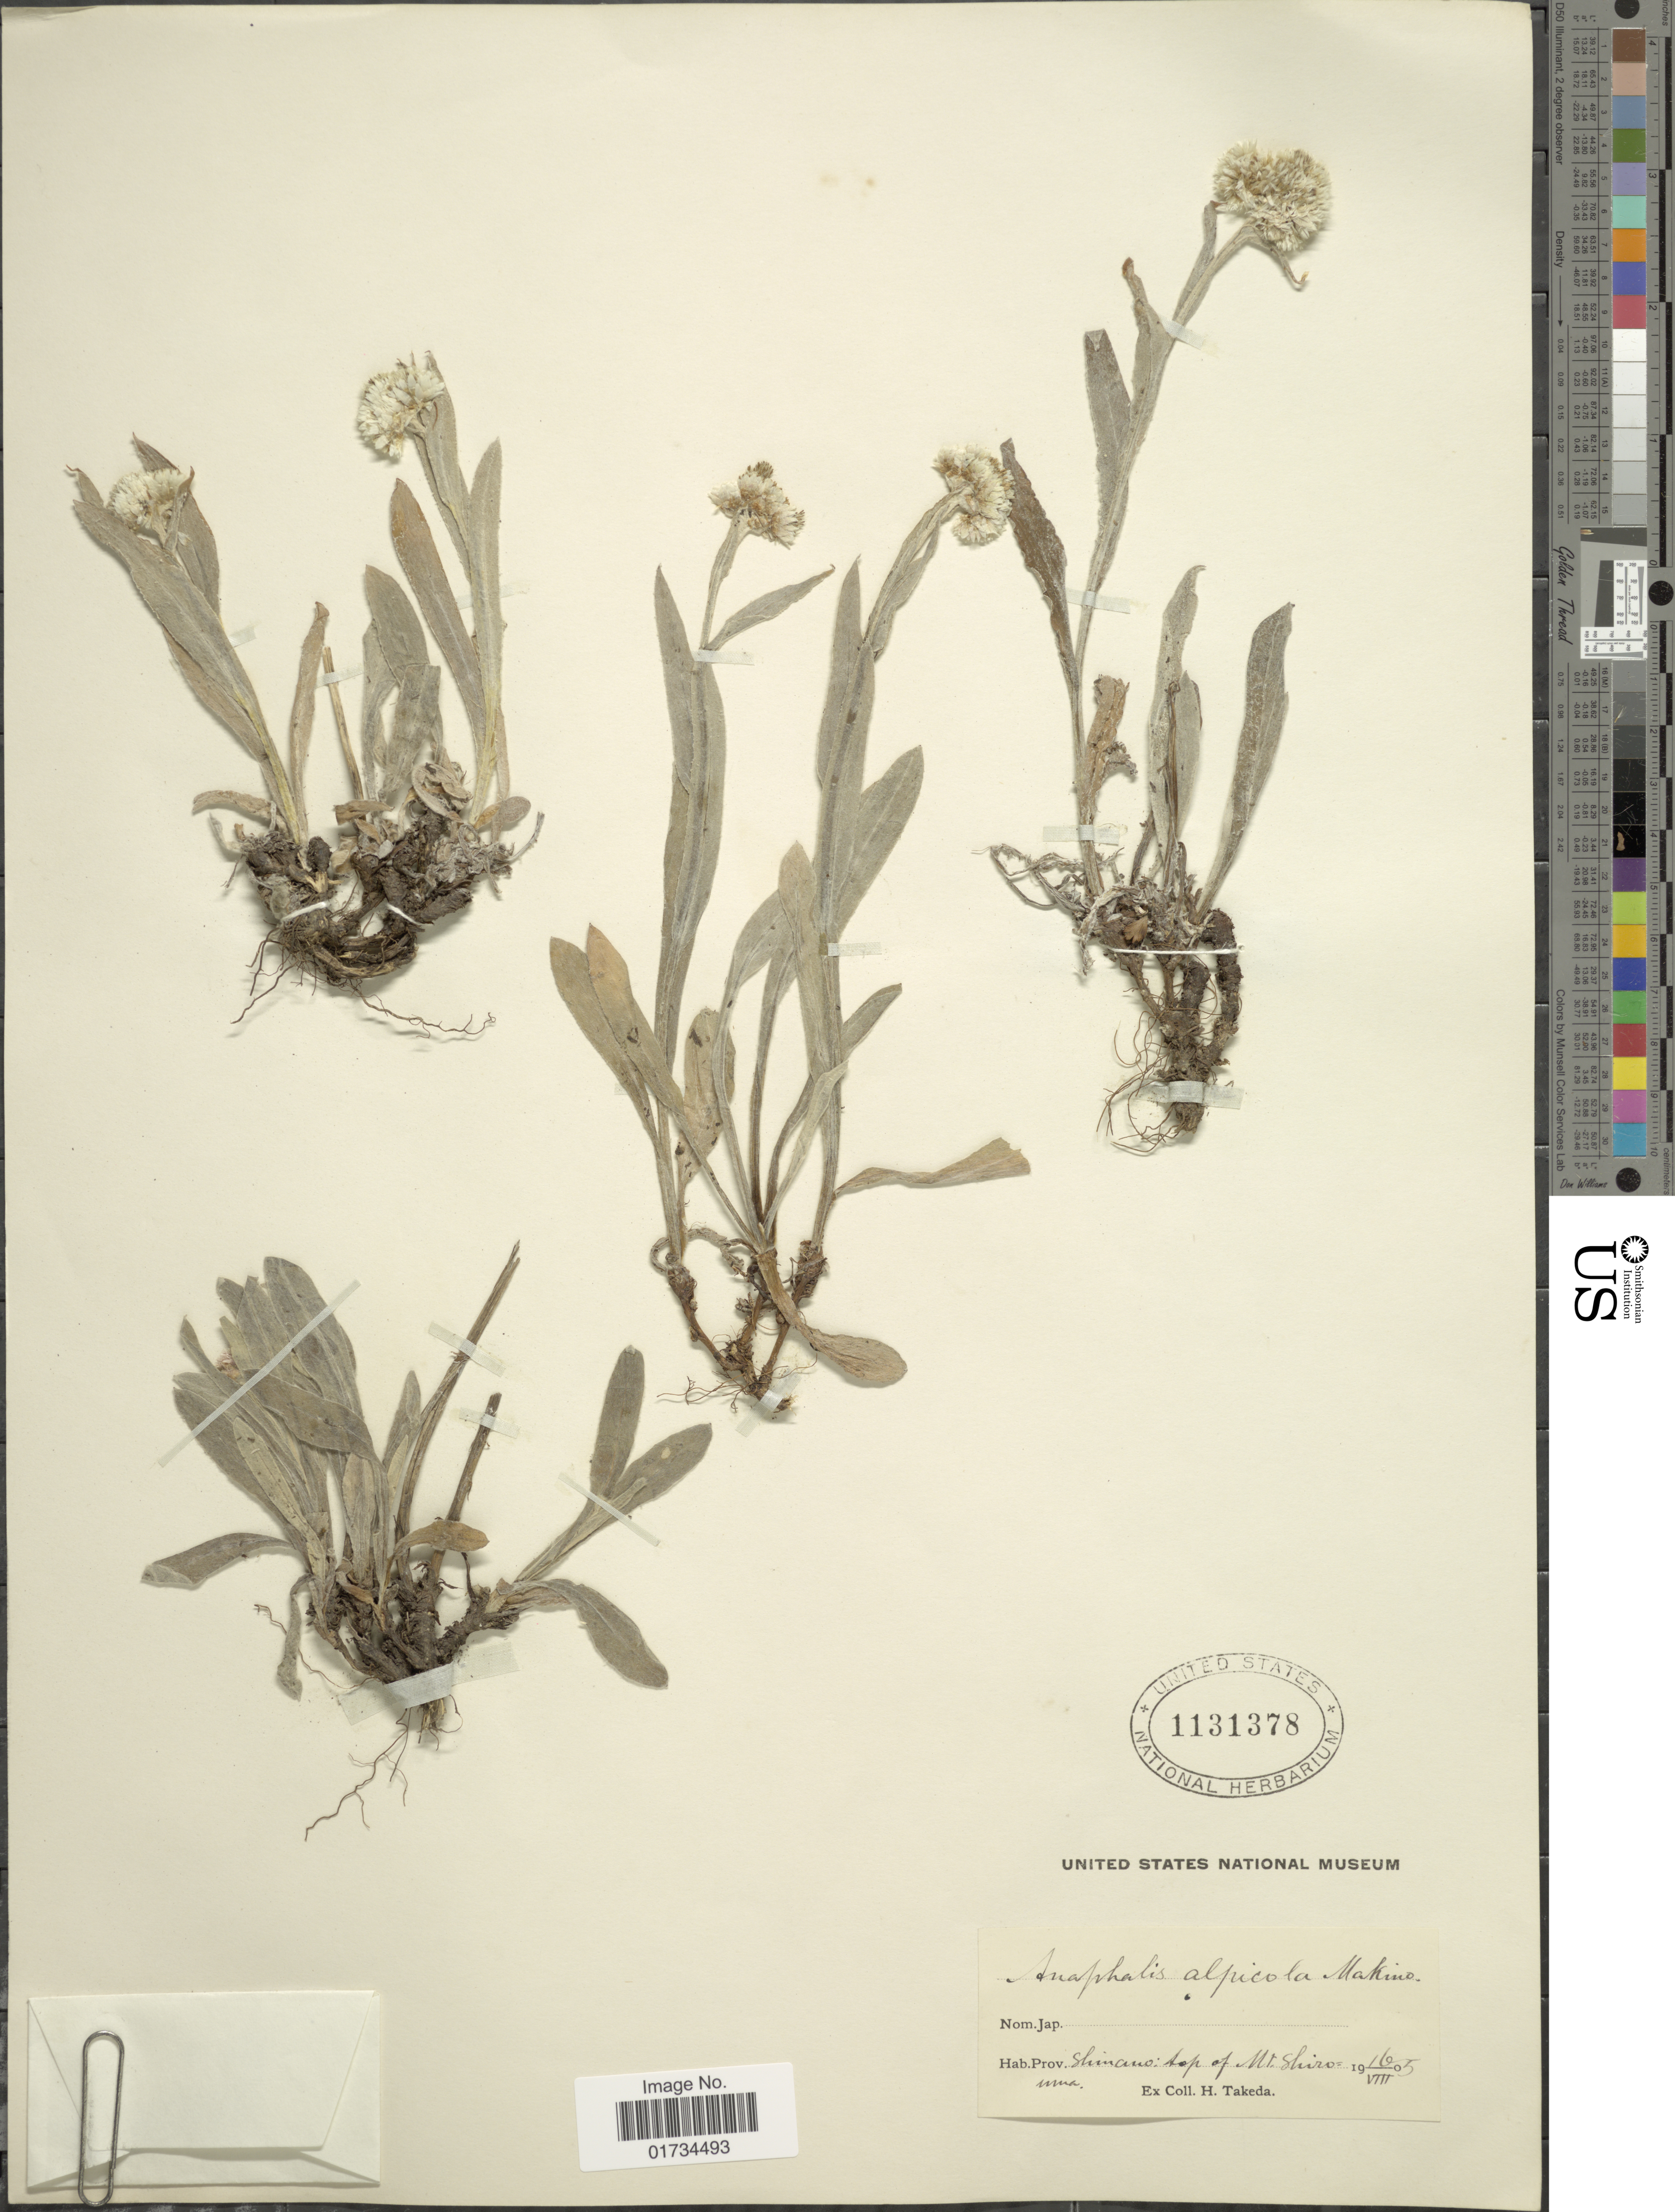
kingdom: Plantae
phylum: Tracheophyta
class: Magnoliopsida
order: Asterales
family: Asteraceae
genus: Anaphalis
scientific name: Anaphalis alpicola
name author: Makino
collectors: H. Takeda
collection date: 1905-08-16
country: Japan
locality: Prov. Shimano: top of Mt. Shiro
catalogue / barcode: US 1131378